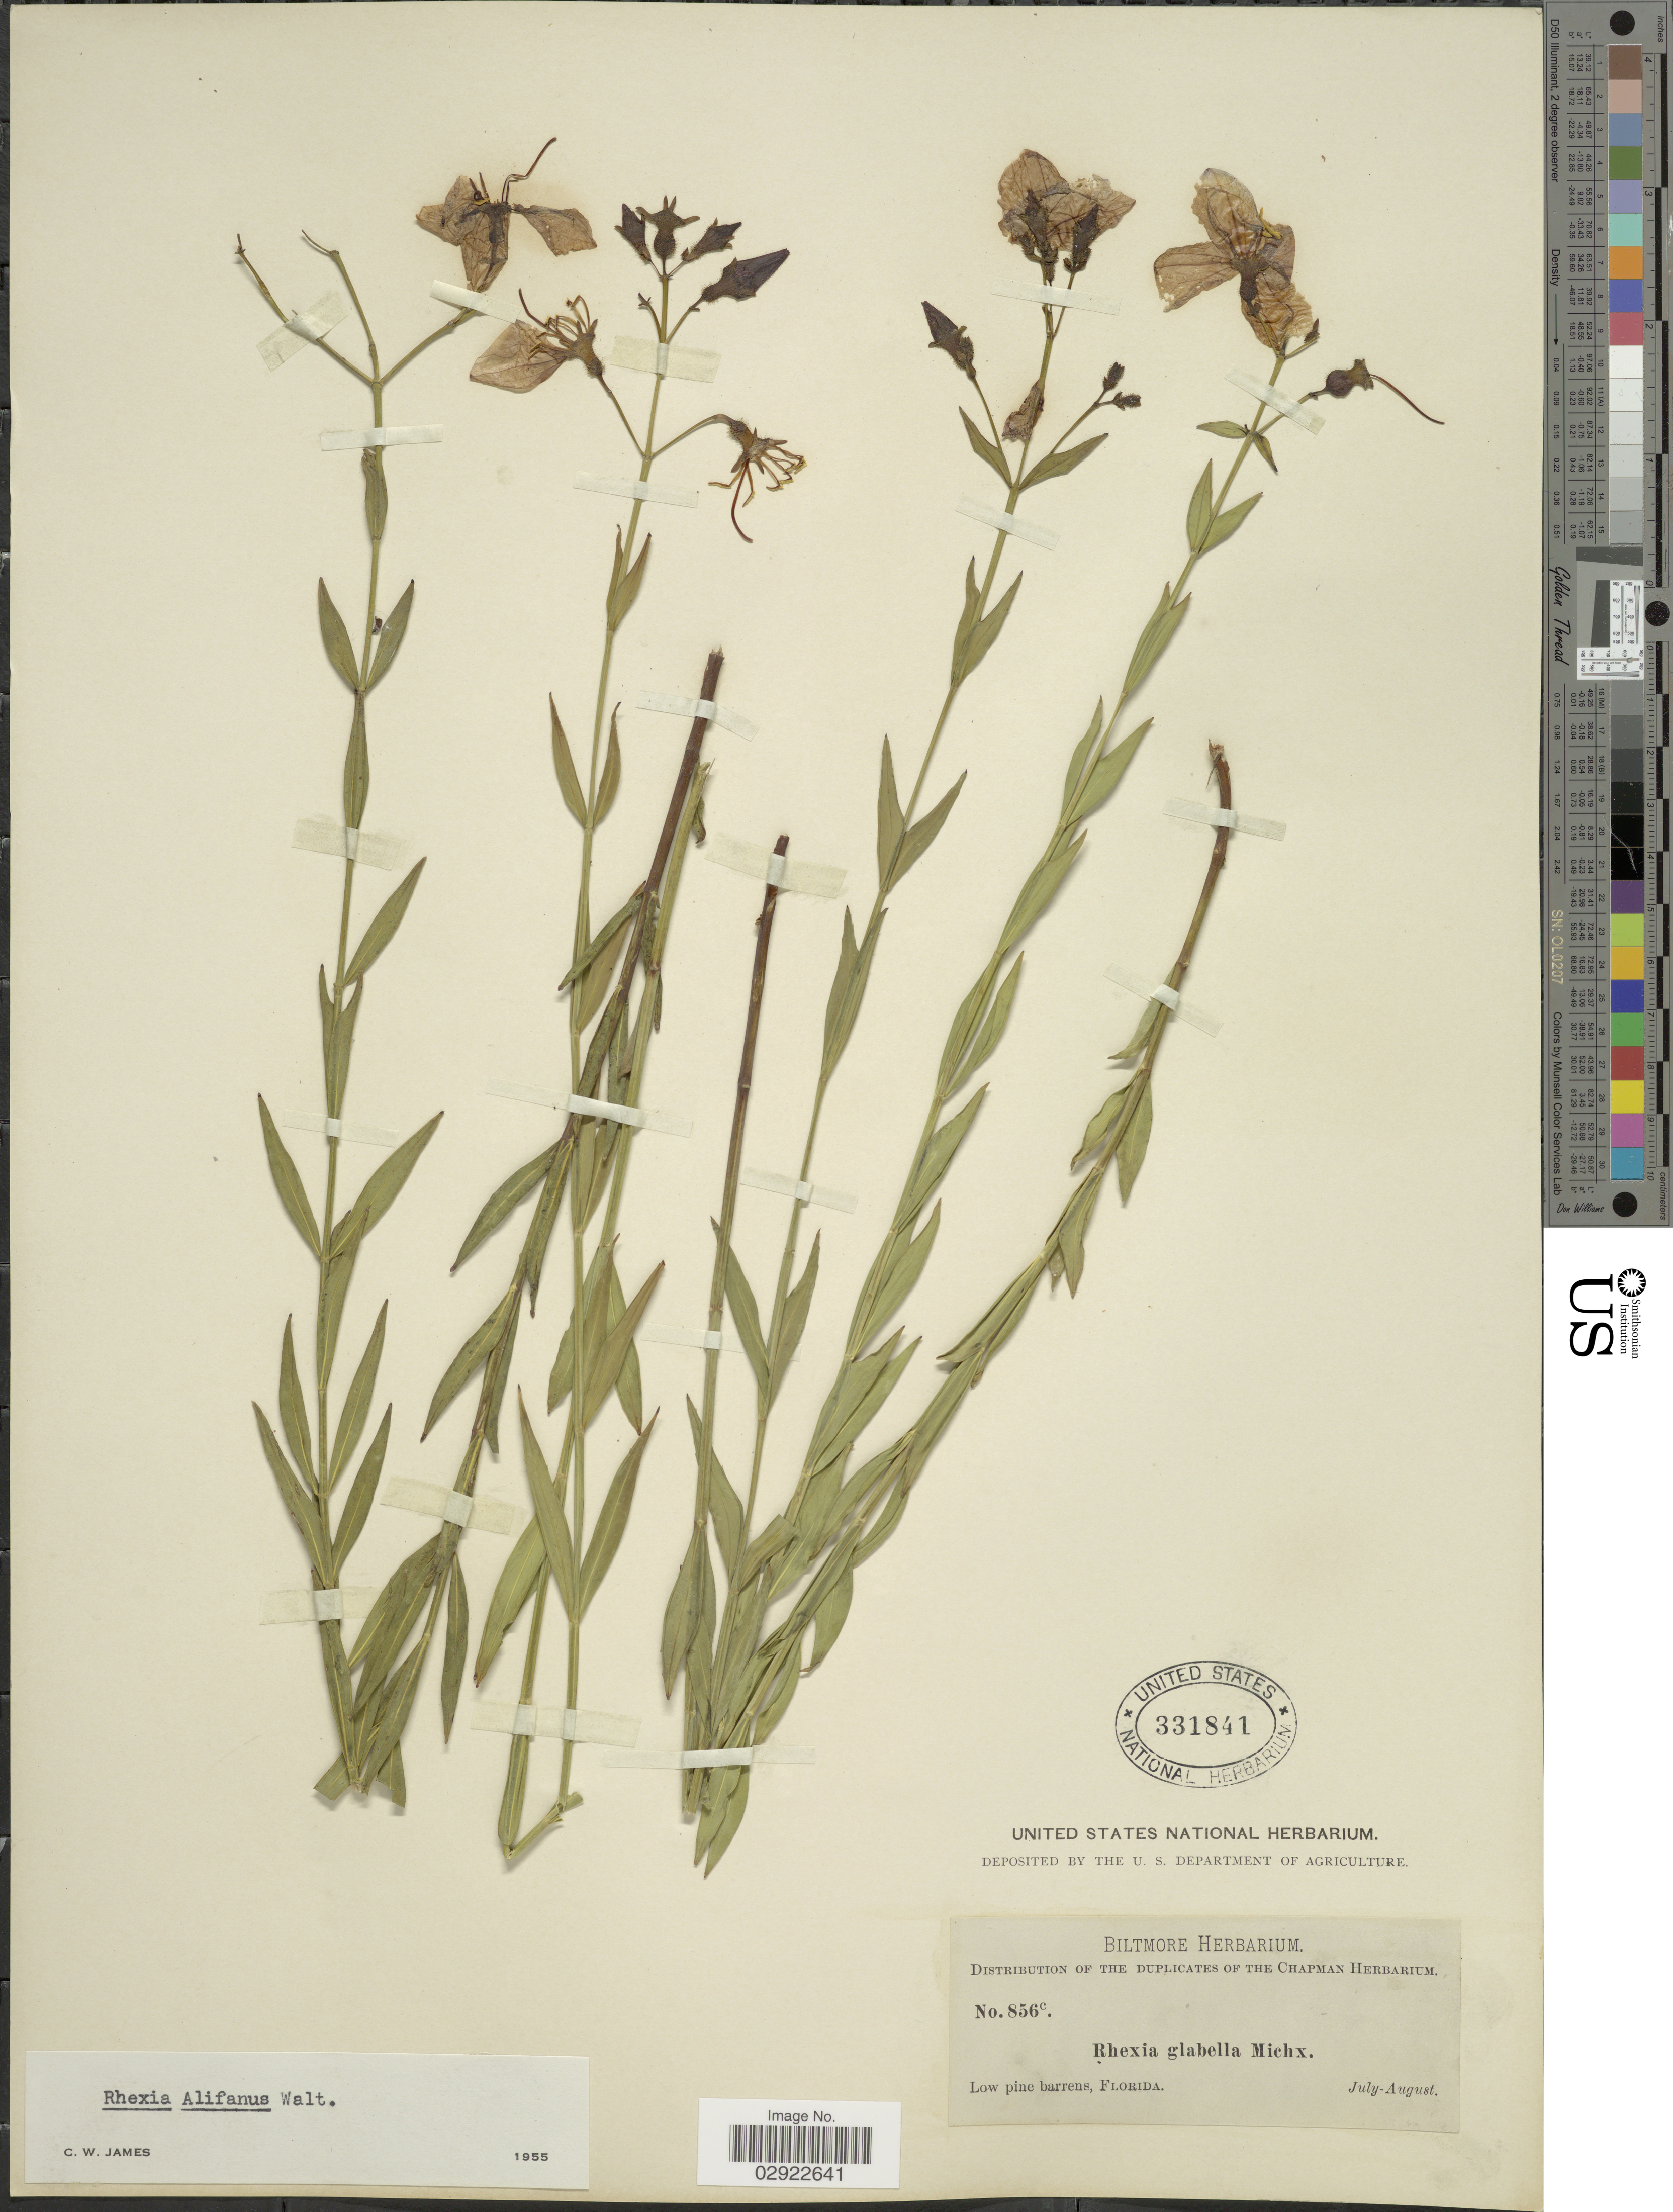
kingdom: Plantae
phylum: Tracheophyta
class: Magnoliopsida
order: Myrtales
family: Melastomataceae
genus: Rhexia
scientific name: Rhexia alifanus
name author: Walter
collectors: ex herb. Biltmore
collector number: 856c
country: United States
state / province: Florida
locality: Low pine barrens.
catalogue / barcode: US 331841